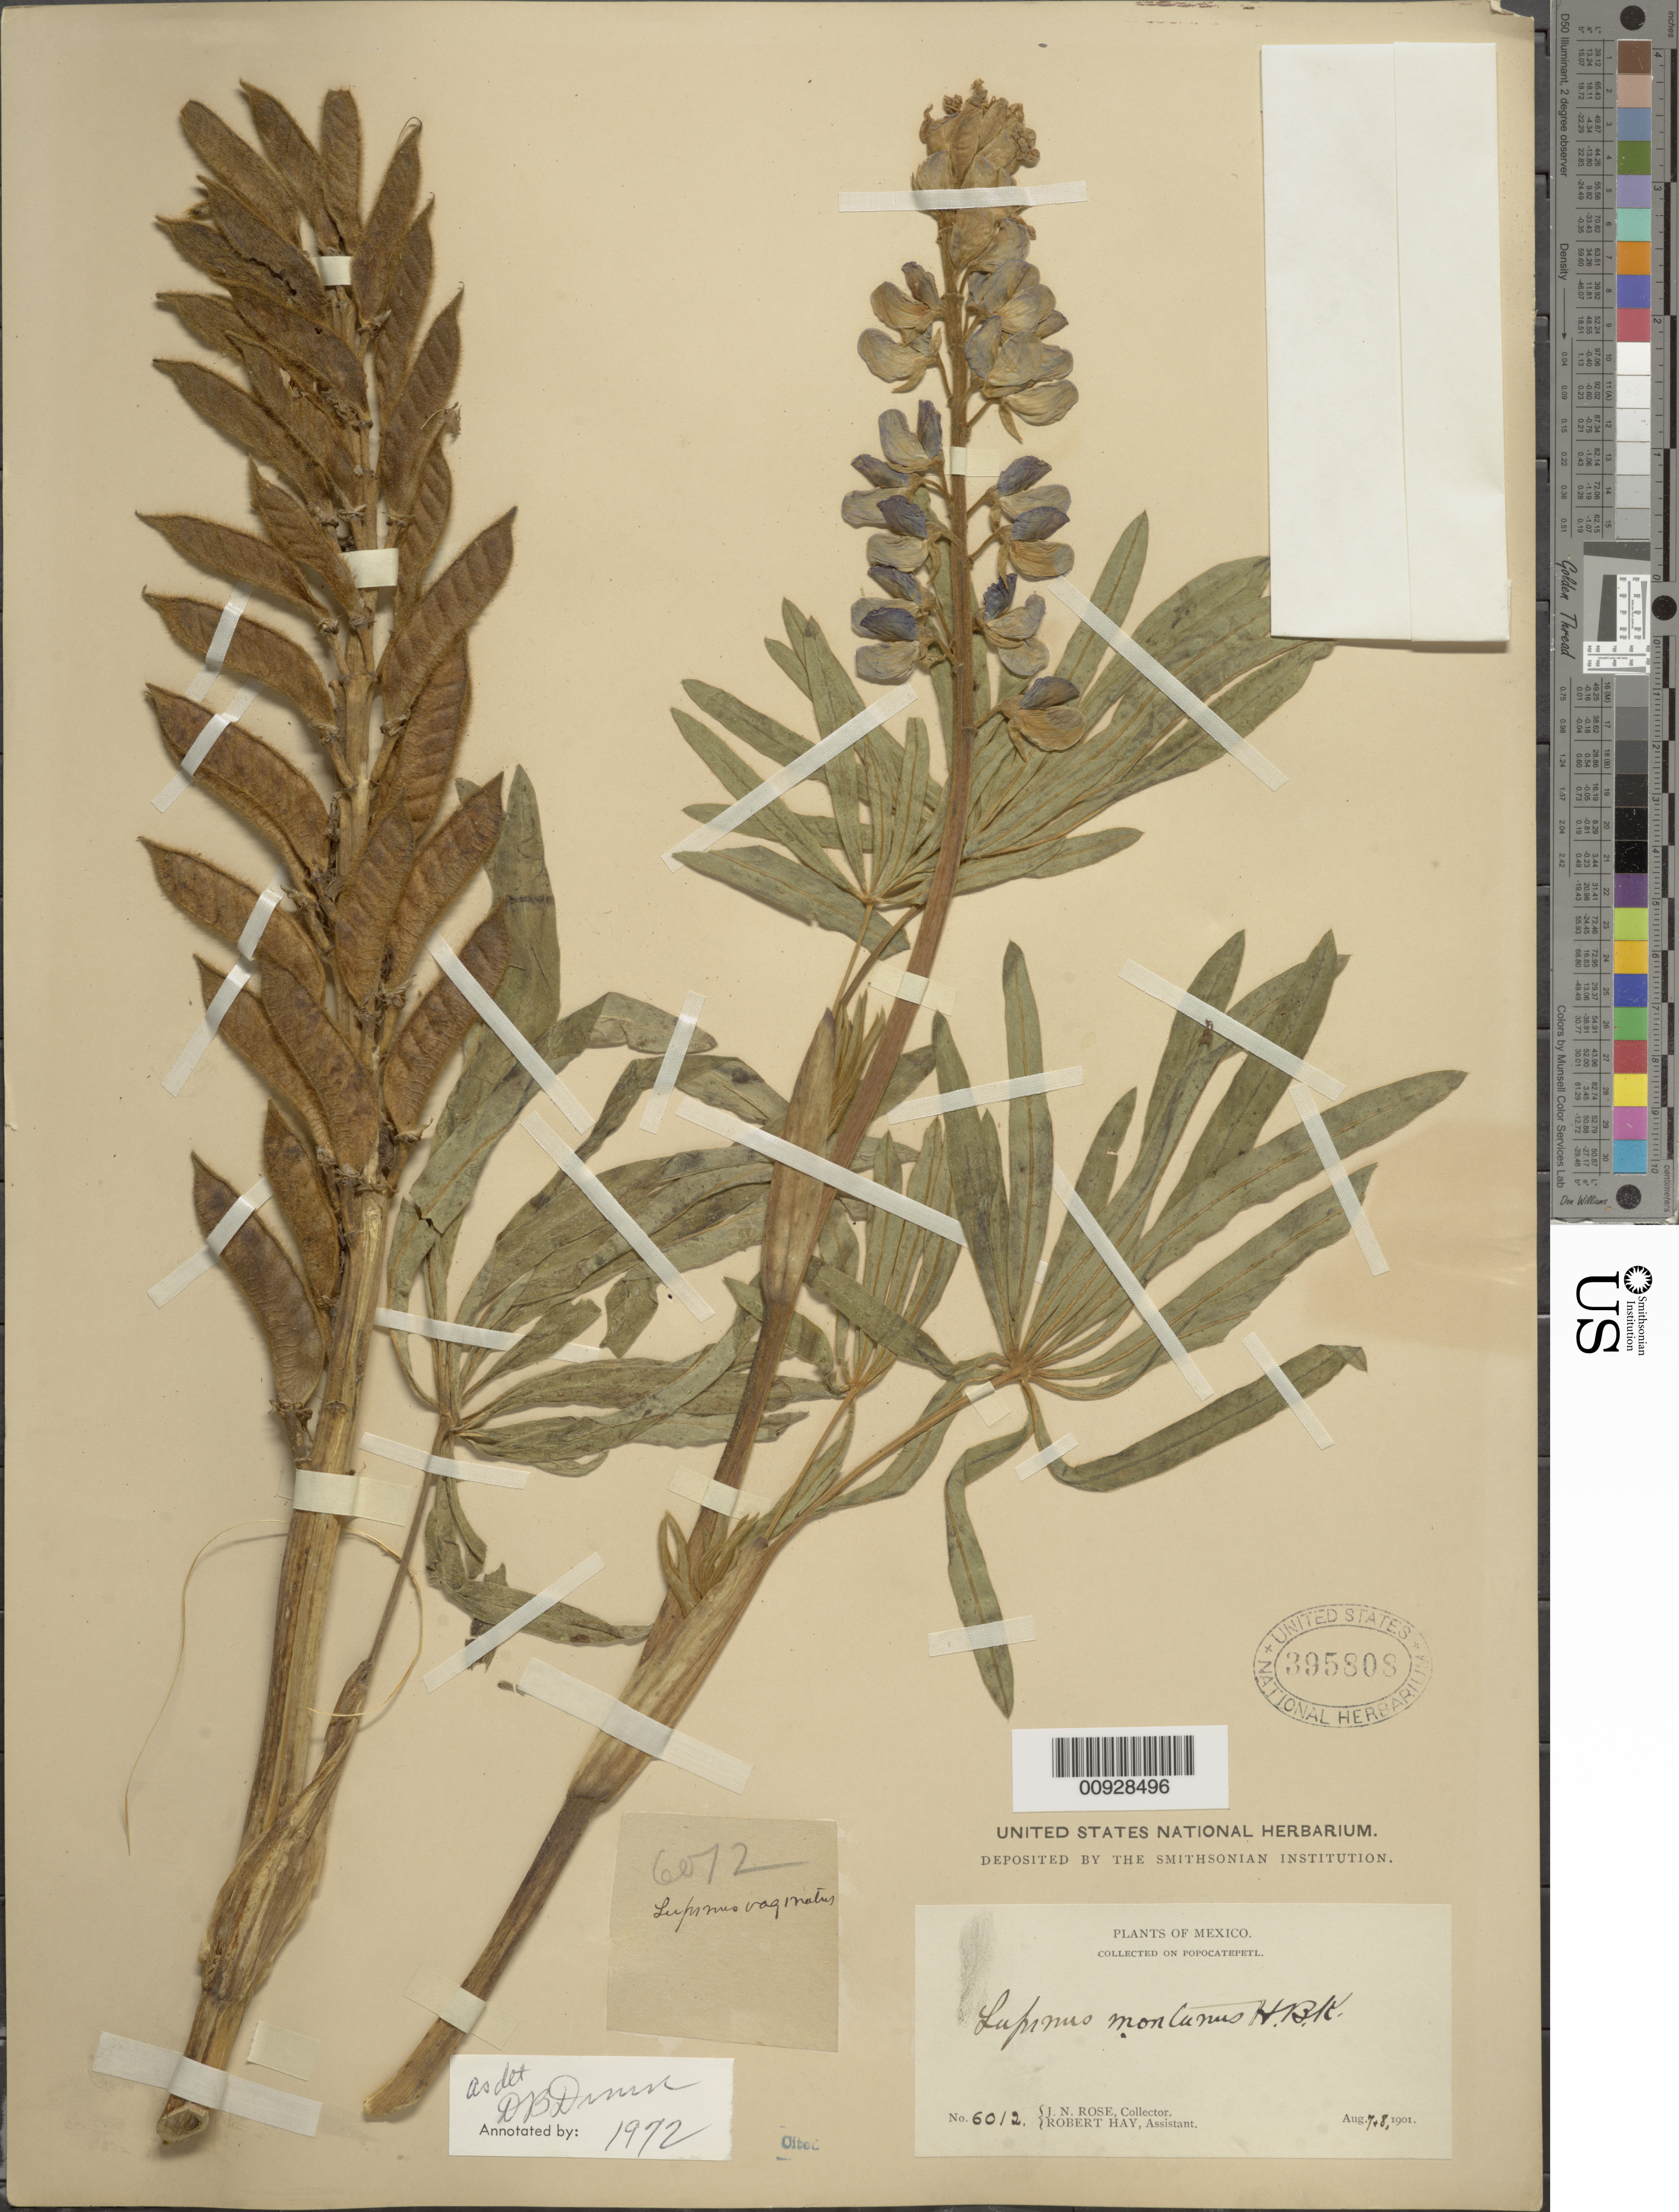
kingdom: Plantae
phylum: Tracheophyta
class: Magnoliopsida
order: Fabales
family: Fabaceae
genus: Lupinus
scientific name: Lupinus montanus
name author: Kunth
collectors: J. N. Rose & R. Hay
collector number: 6012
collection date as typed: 07 Aug 1901 to 08 Aug 1901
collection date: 1901-08-07/1901-08-08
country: Mexico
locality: Popocatepetl.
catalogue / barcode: US 395808